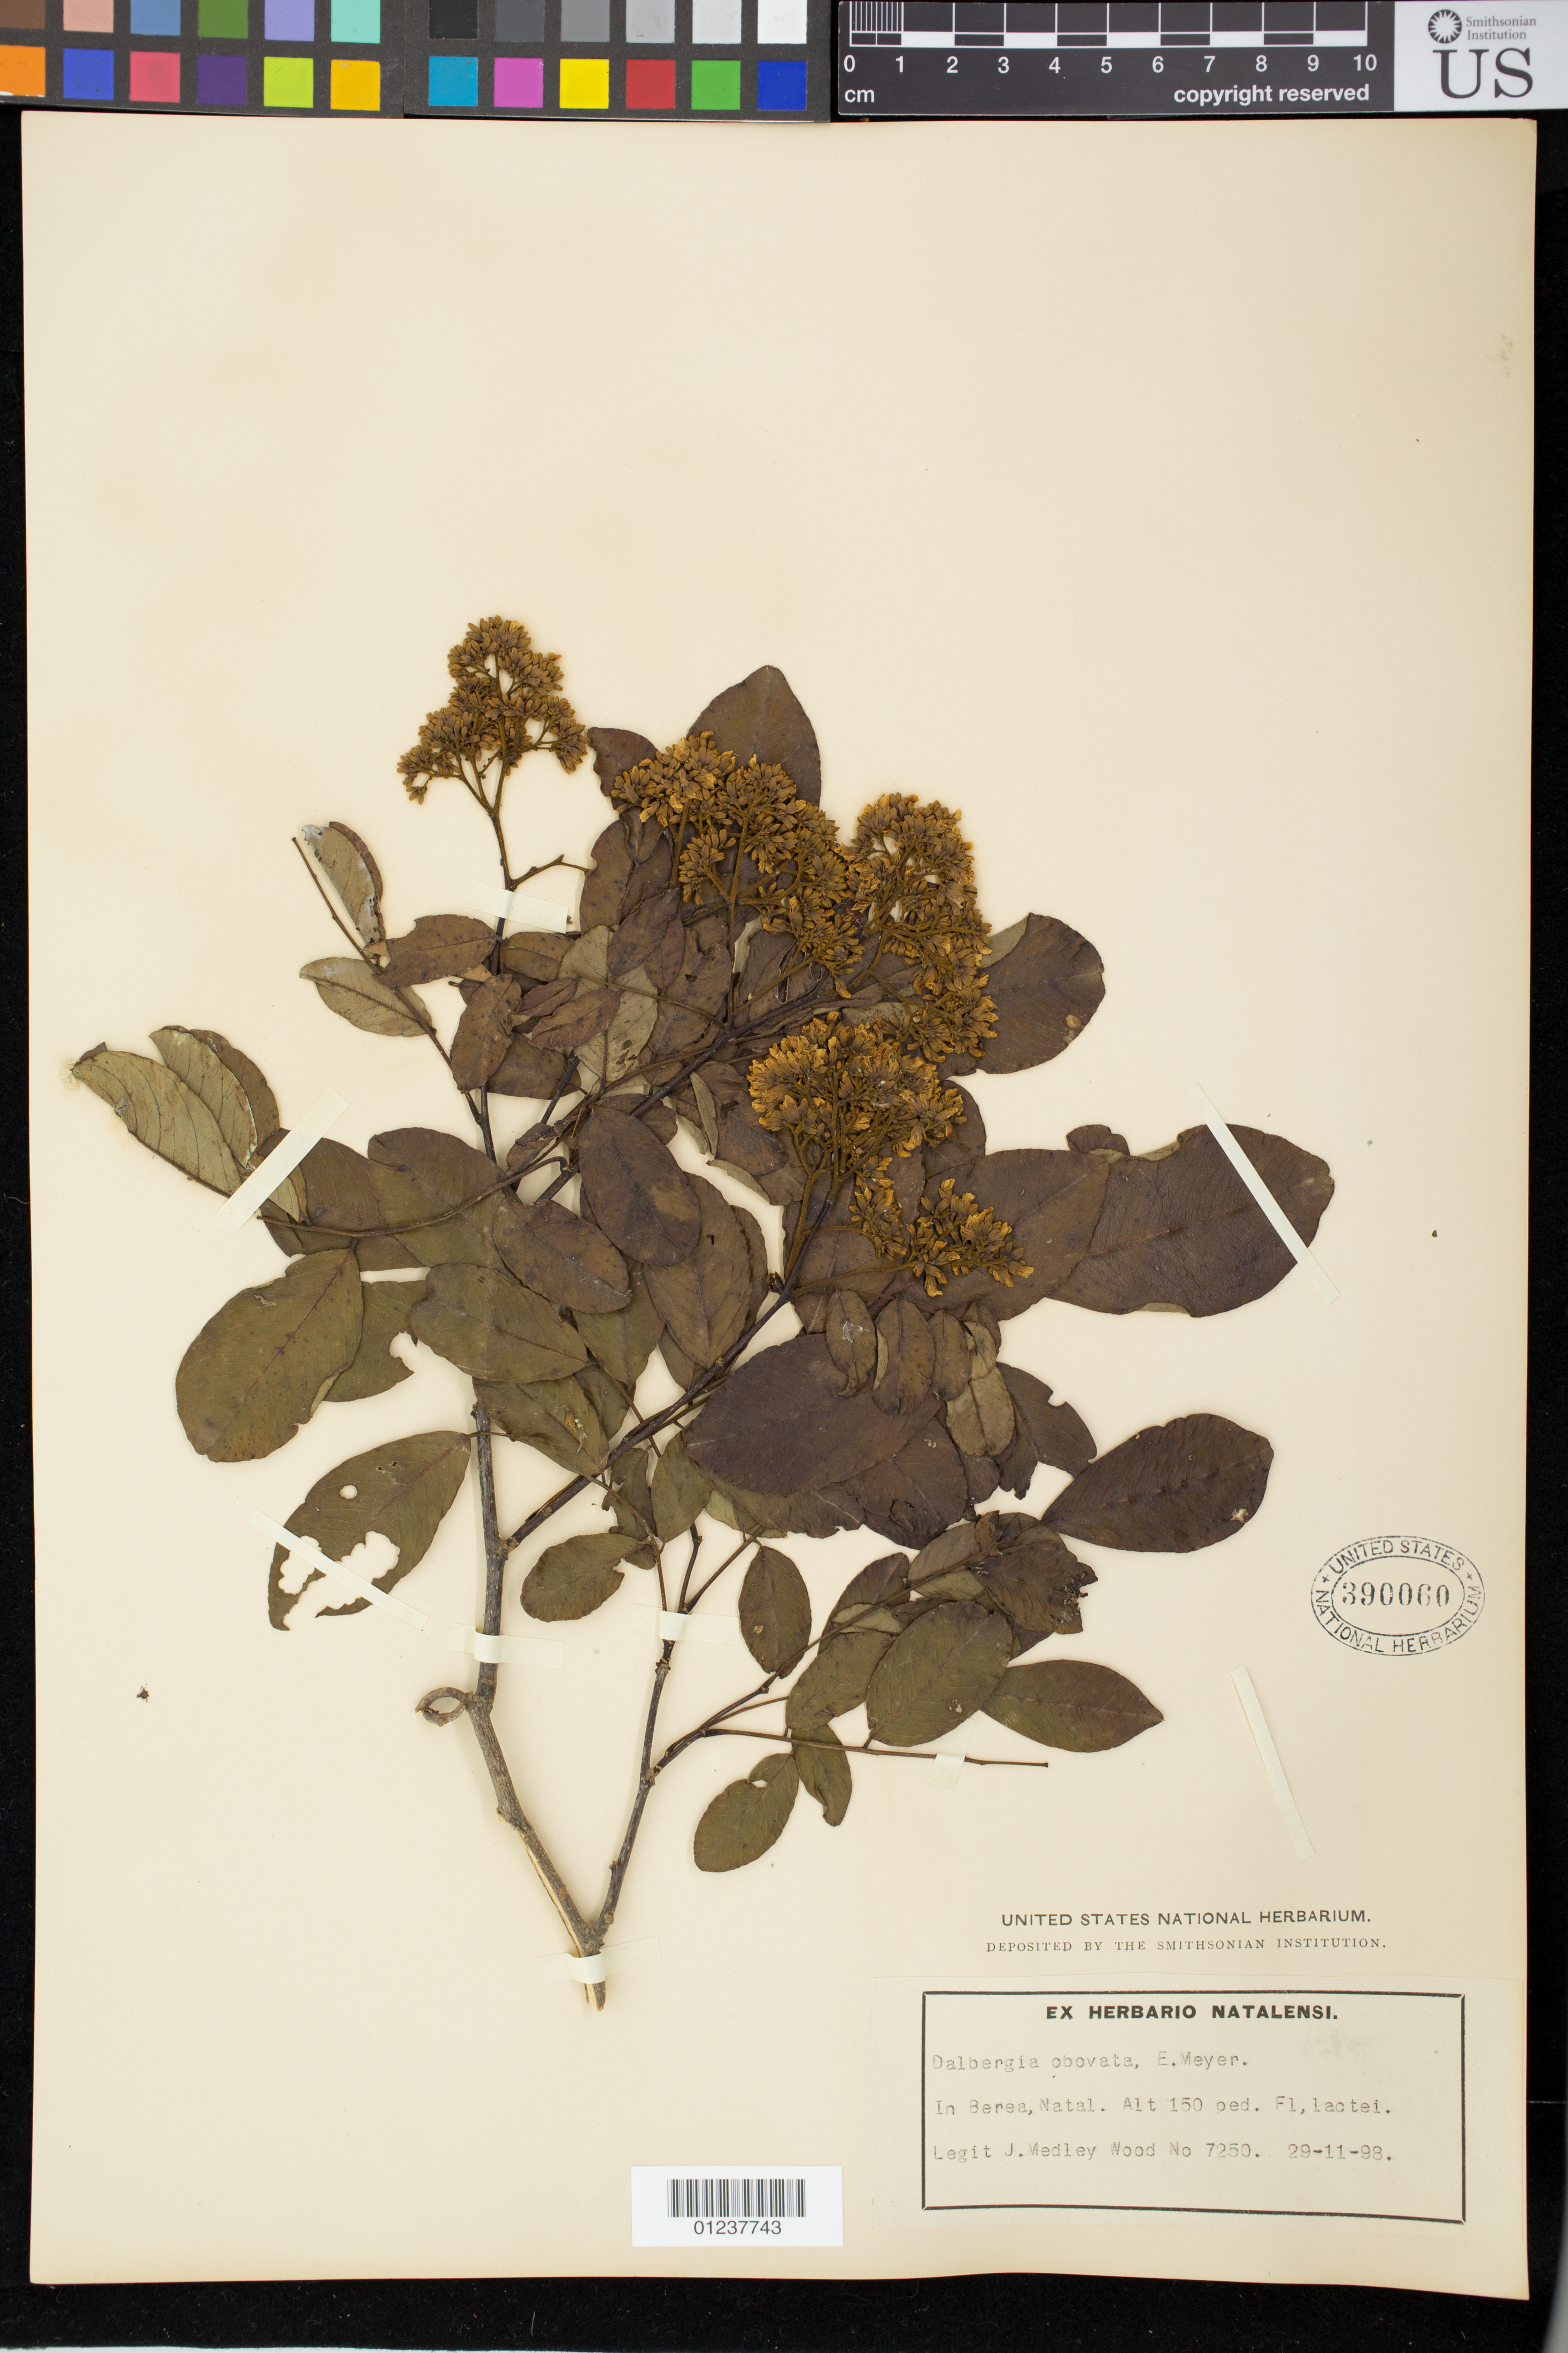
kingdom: Plantae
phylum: Tracheophyta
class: Magnoliopsida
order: Fabales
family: Fabaceae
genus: Dalbergia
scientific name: Dalbergia obovata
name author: E. Mey.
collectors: J. Medley Wood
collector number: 7250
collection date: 1898-11-29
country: South Africa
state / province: KwaZulu-Natal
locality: Berea, Natal.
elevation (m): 46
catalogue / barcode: US 390060